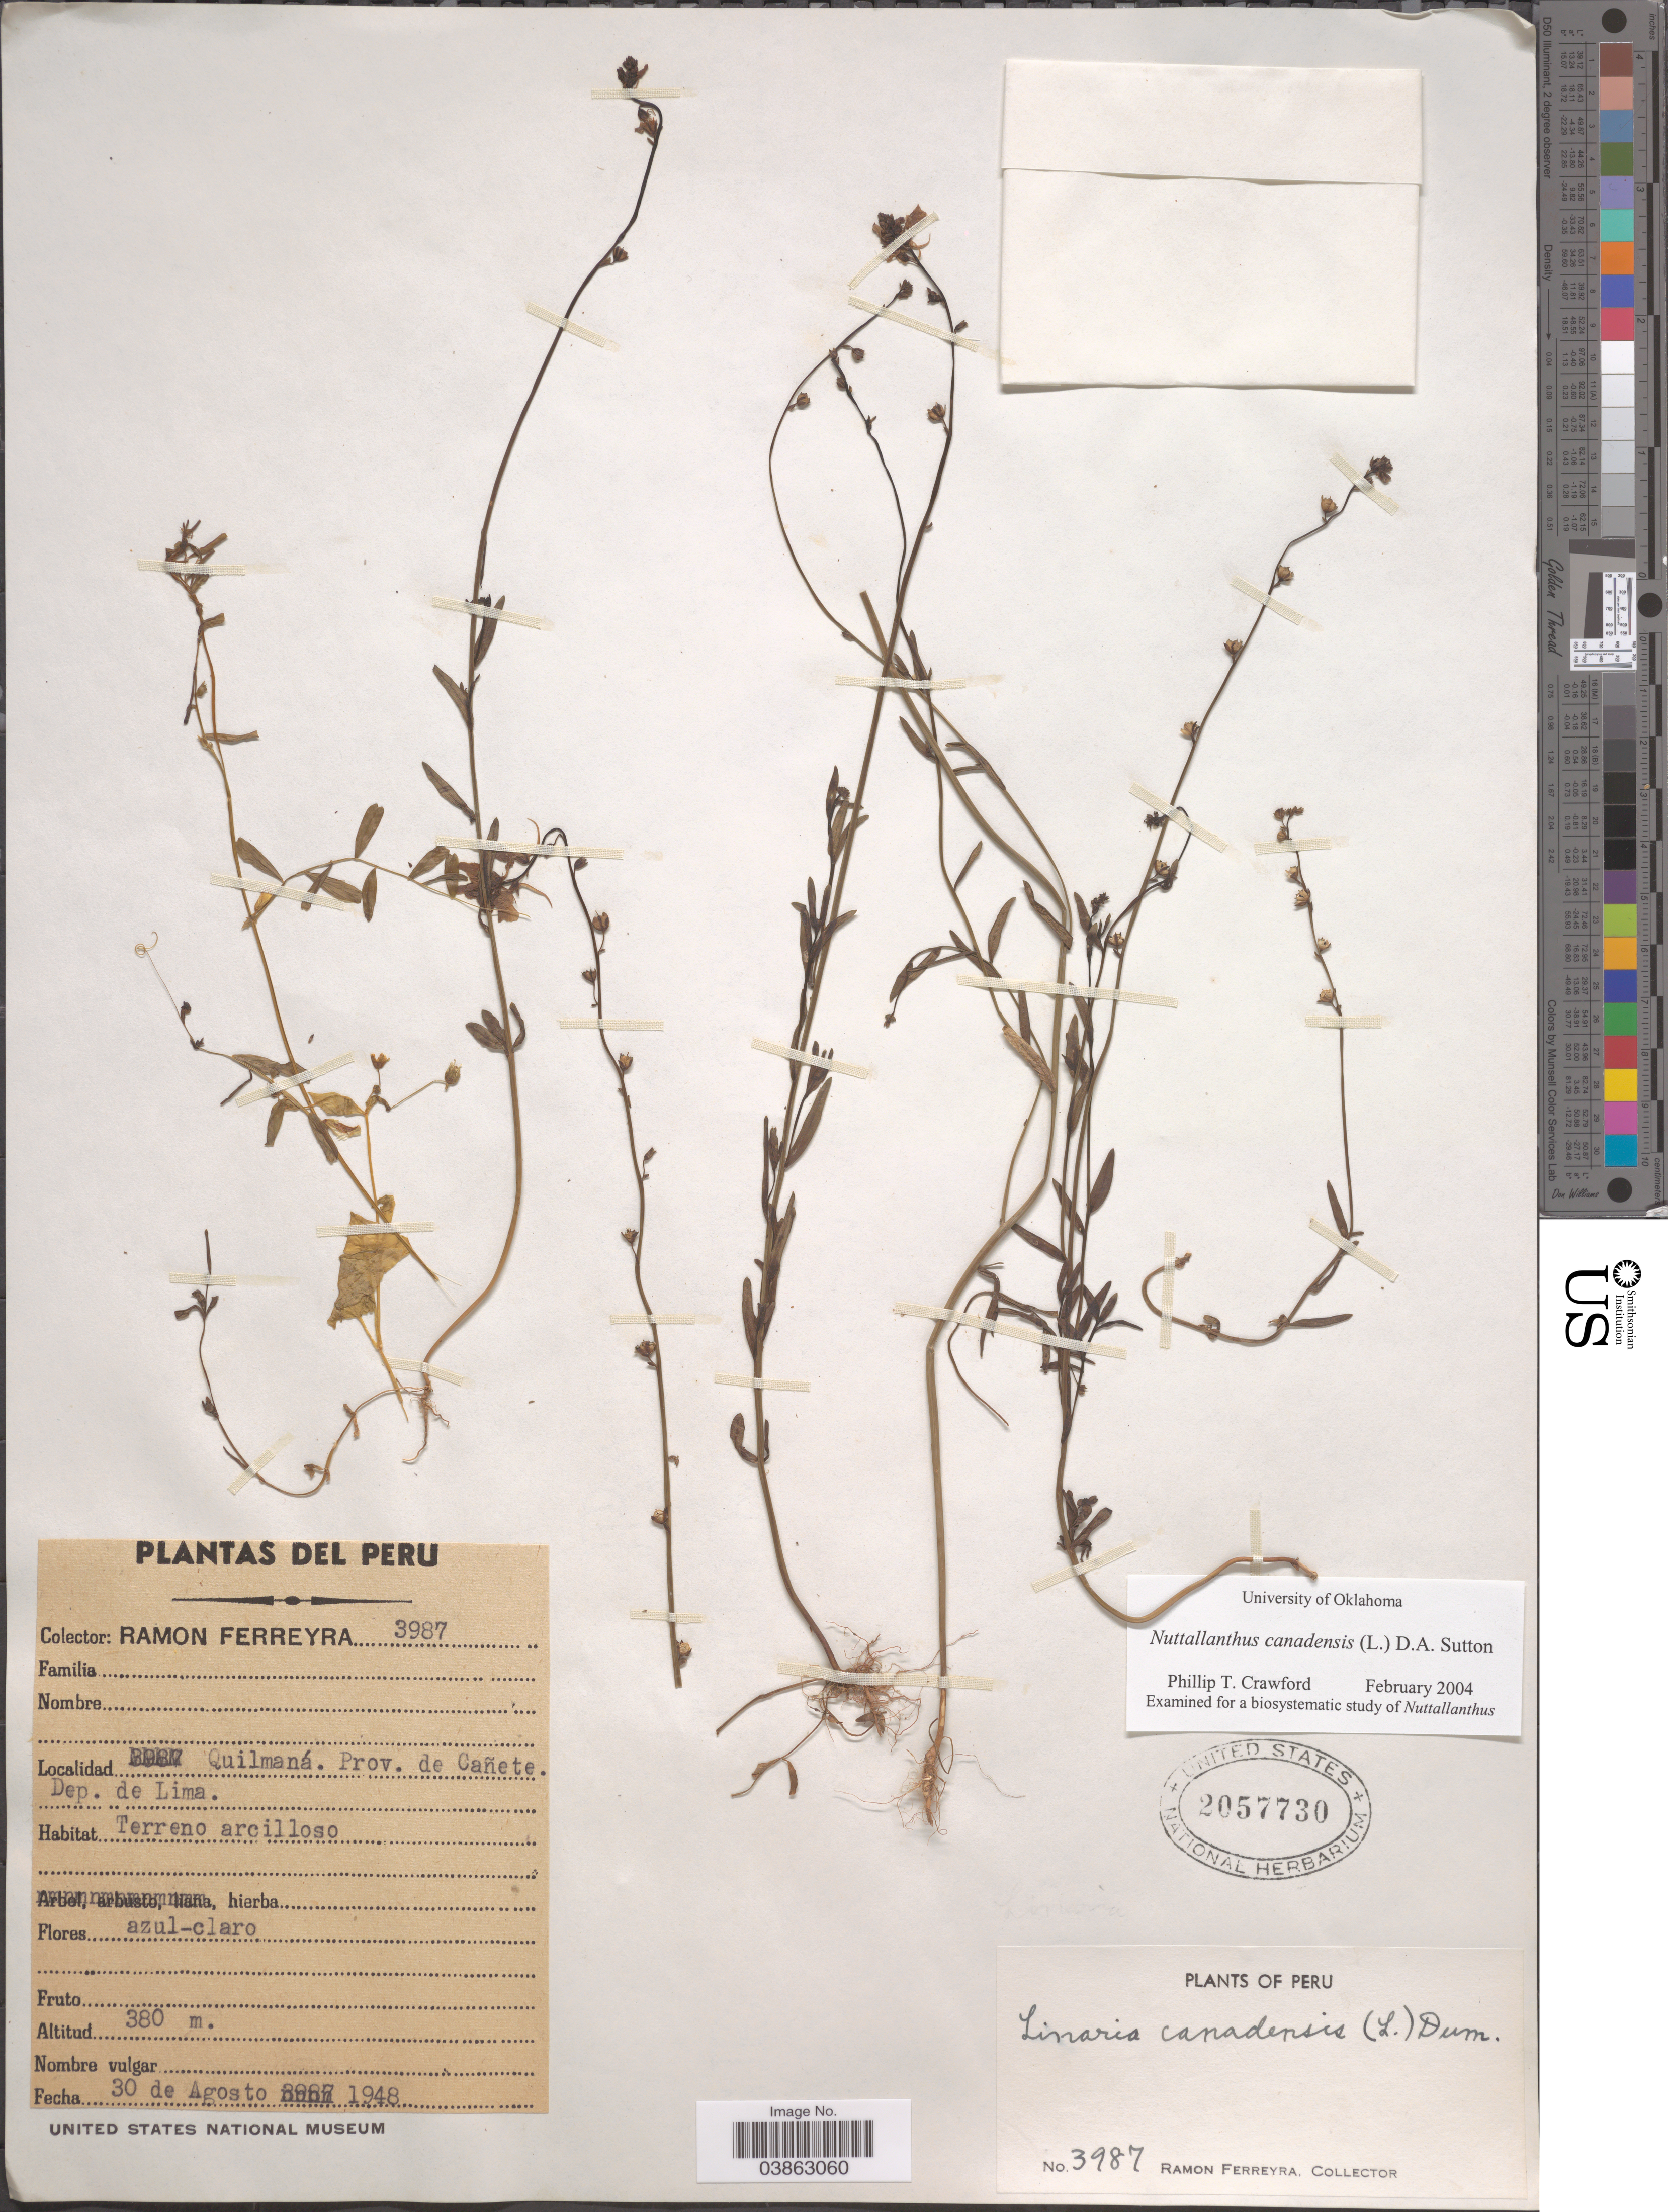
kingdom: Plantae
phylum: Tracheophyta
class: Magnoliopsida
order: Lamiales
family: Plantaginaceae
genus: Linaria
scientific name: Linaria canadensis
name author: (L.) Dum. Cours.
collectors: R. A. Ferreyra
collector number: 3987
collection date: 1948-08-30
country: Peru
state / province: Lima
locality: Quilmaná. Prov. de Cañete. Dep. de Lima.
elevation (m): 380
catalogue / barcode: US 2057730